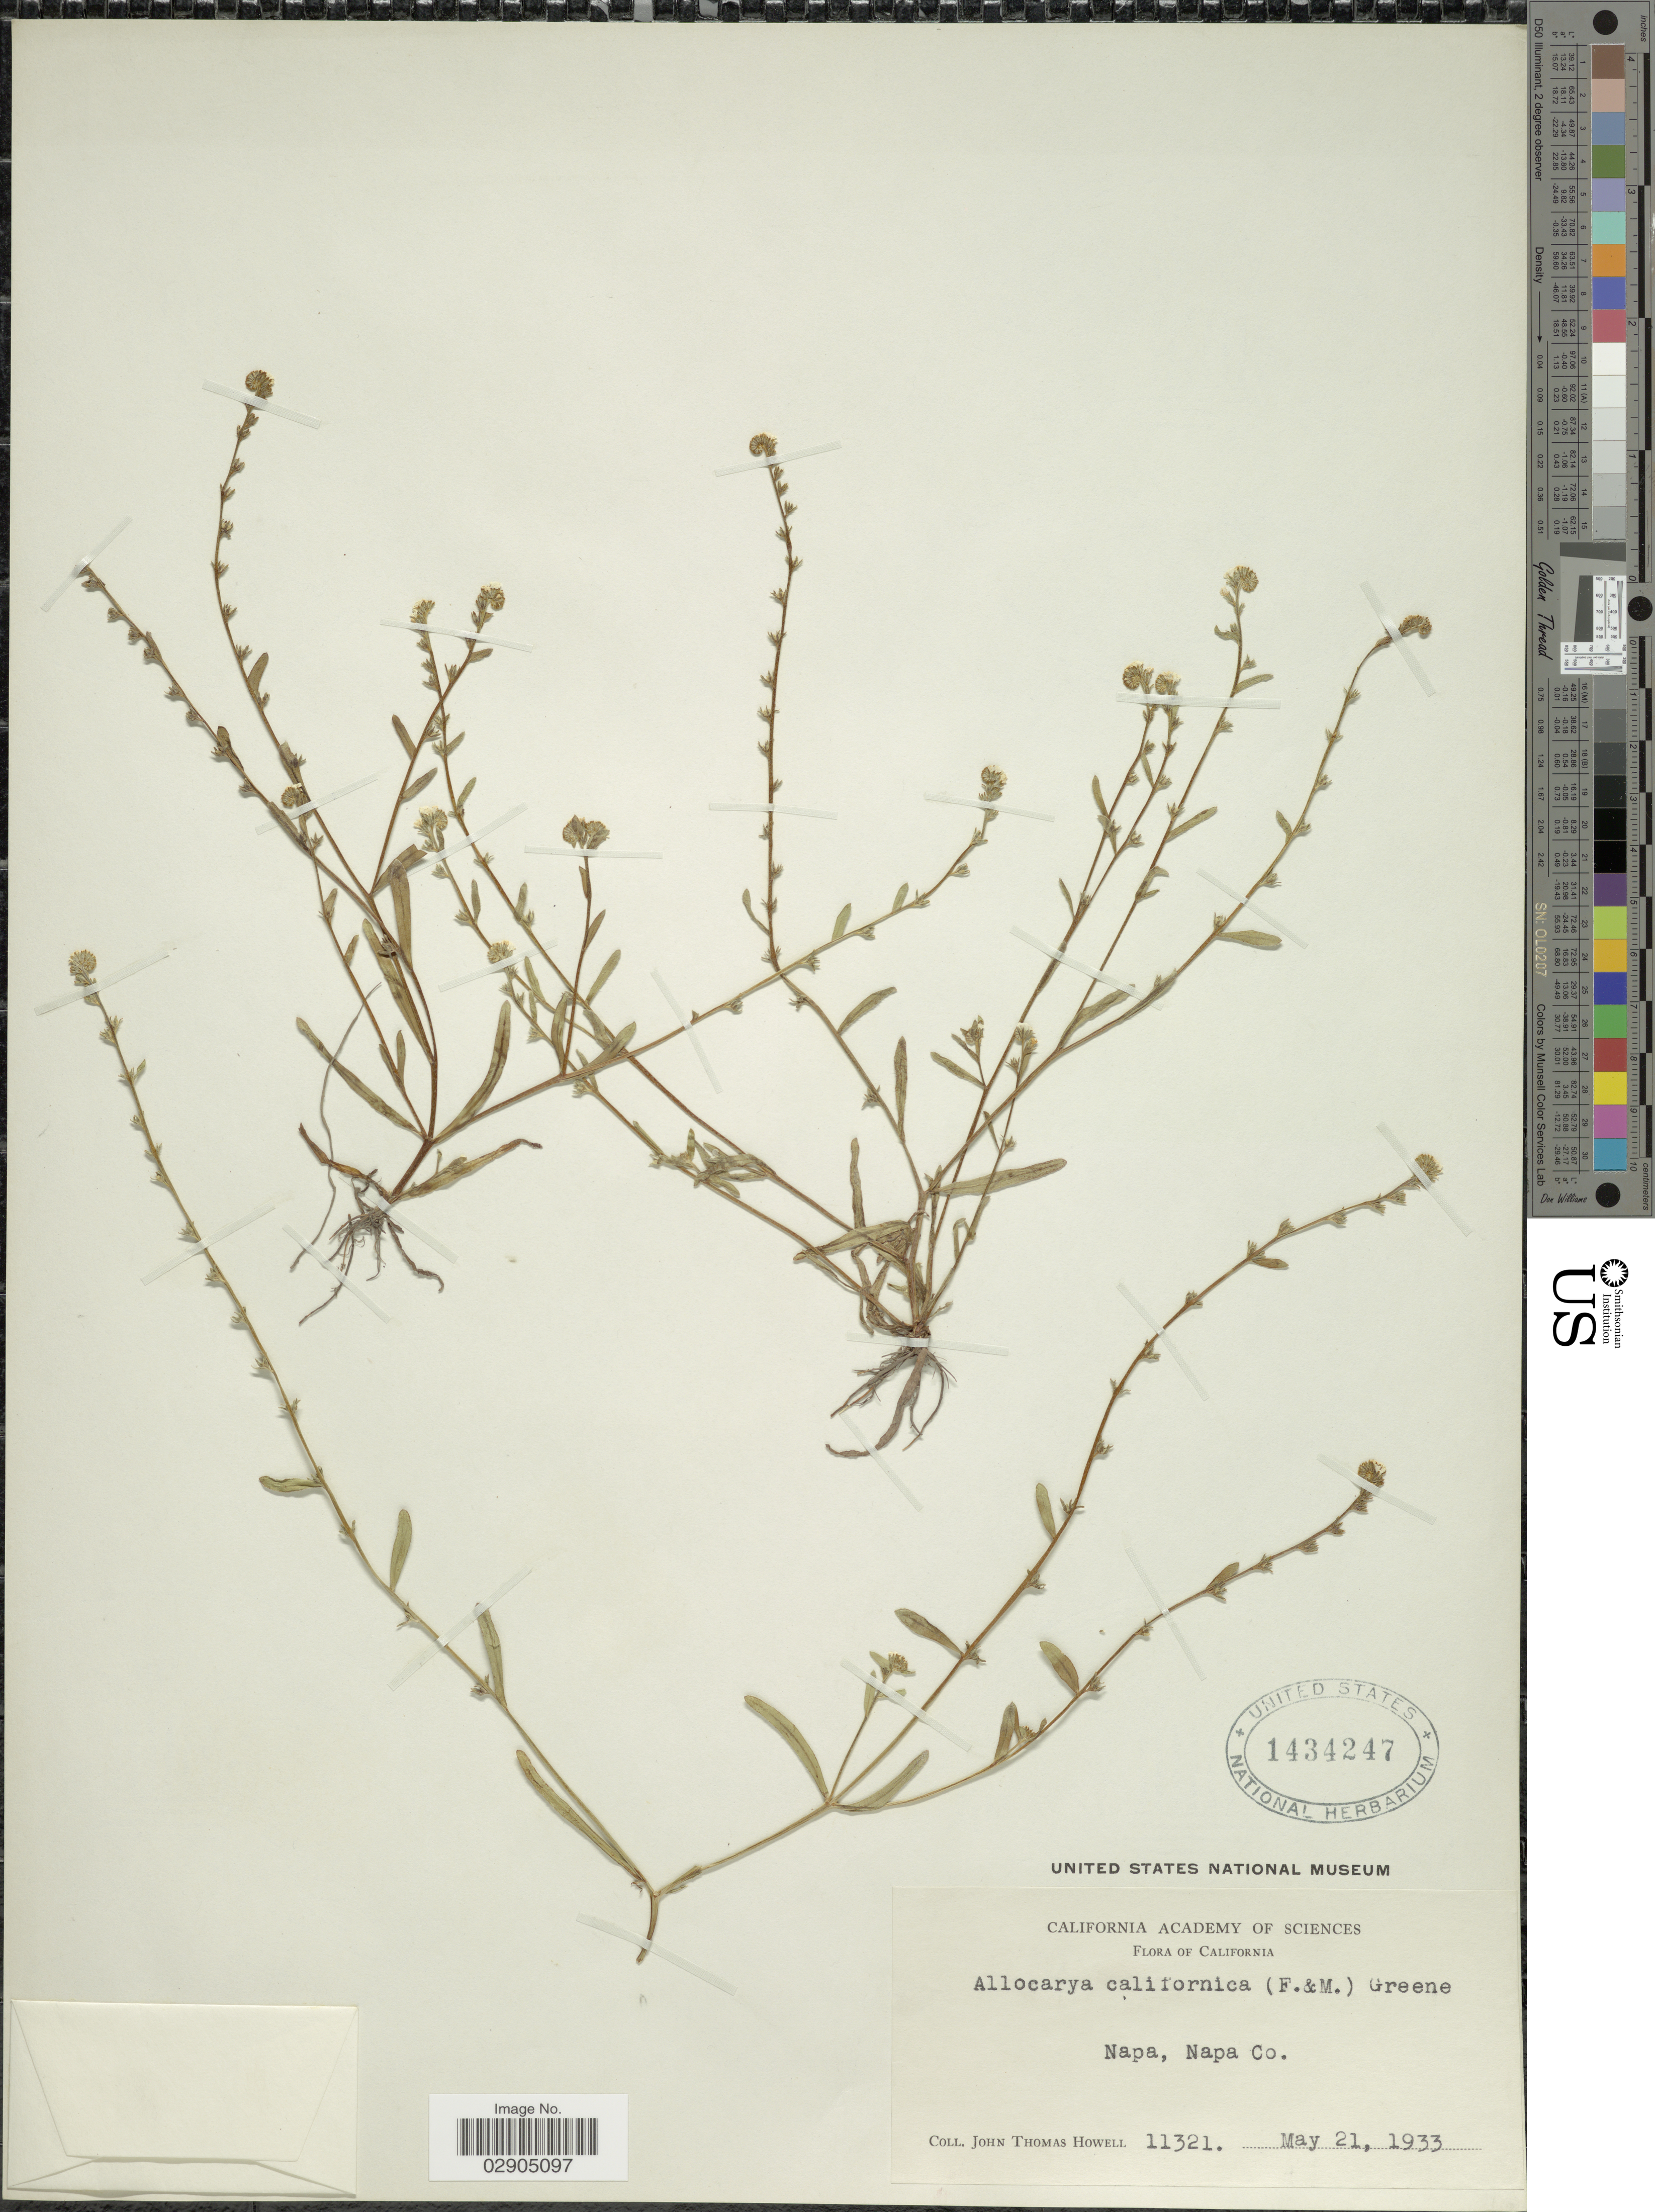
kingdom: Plantae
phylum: Tracheophyta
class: Magnoliopsida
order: Boraginales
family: Boraginaceae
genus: Allocarya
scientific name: Allocarya californica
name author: (Fisch. & C.A. Mey.) Greene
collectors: J. T. Howell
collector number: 11321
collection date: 1933-05-21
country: United States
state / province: California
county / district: Napa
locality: Napa, Napa Co.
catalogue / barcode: US 1434247